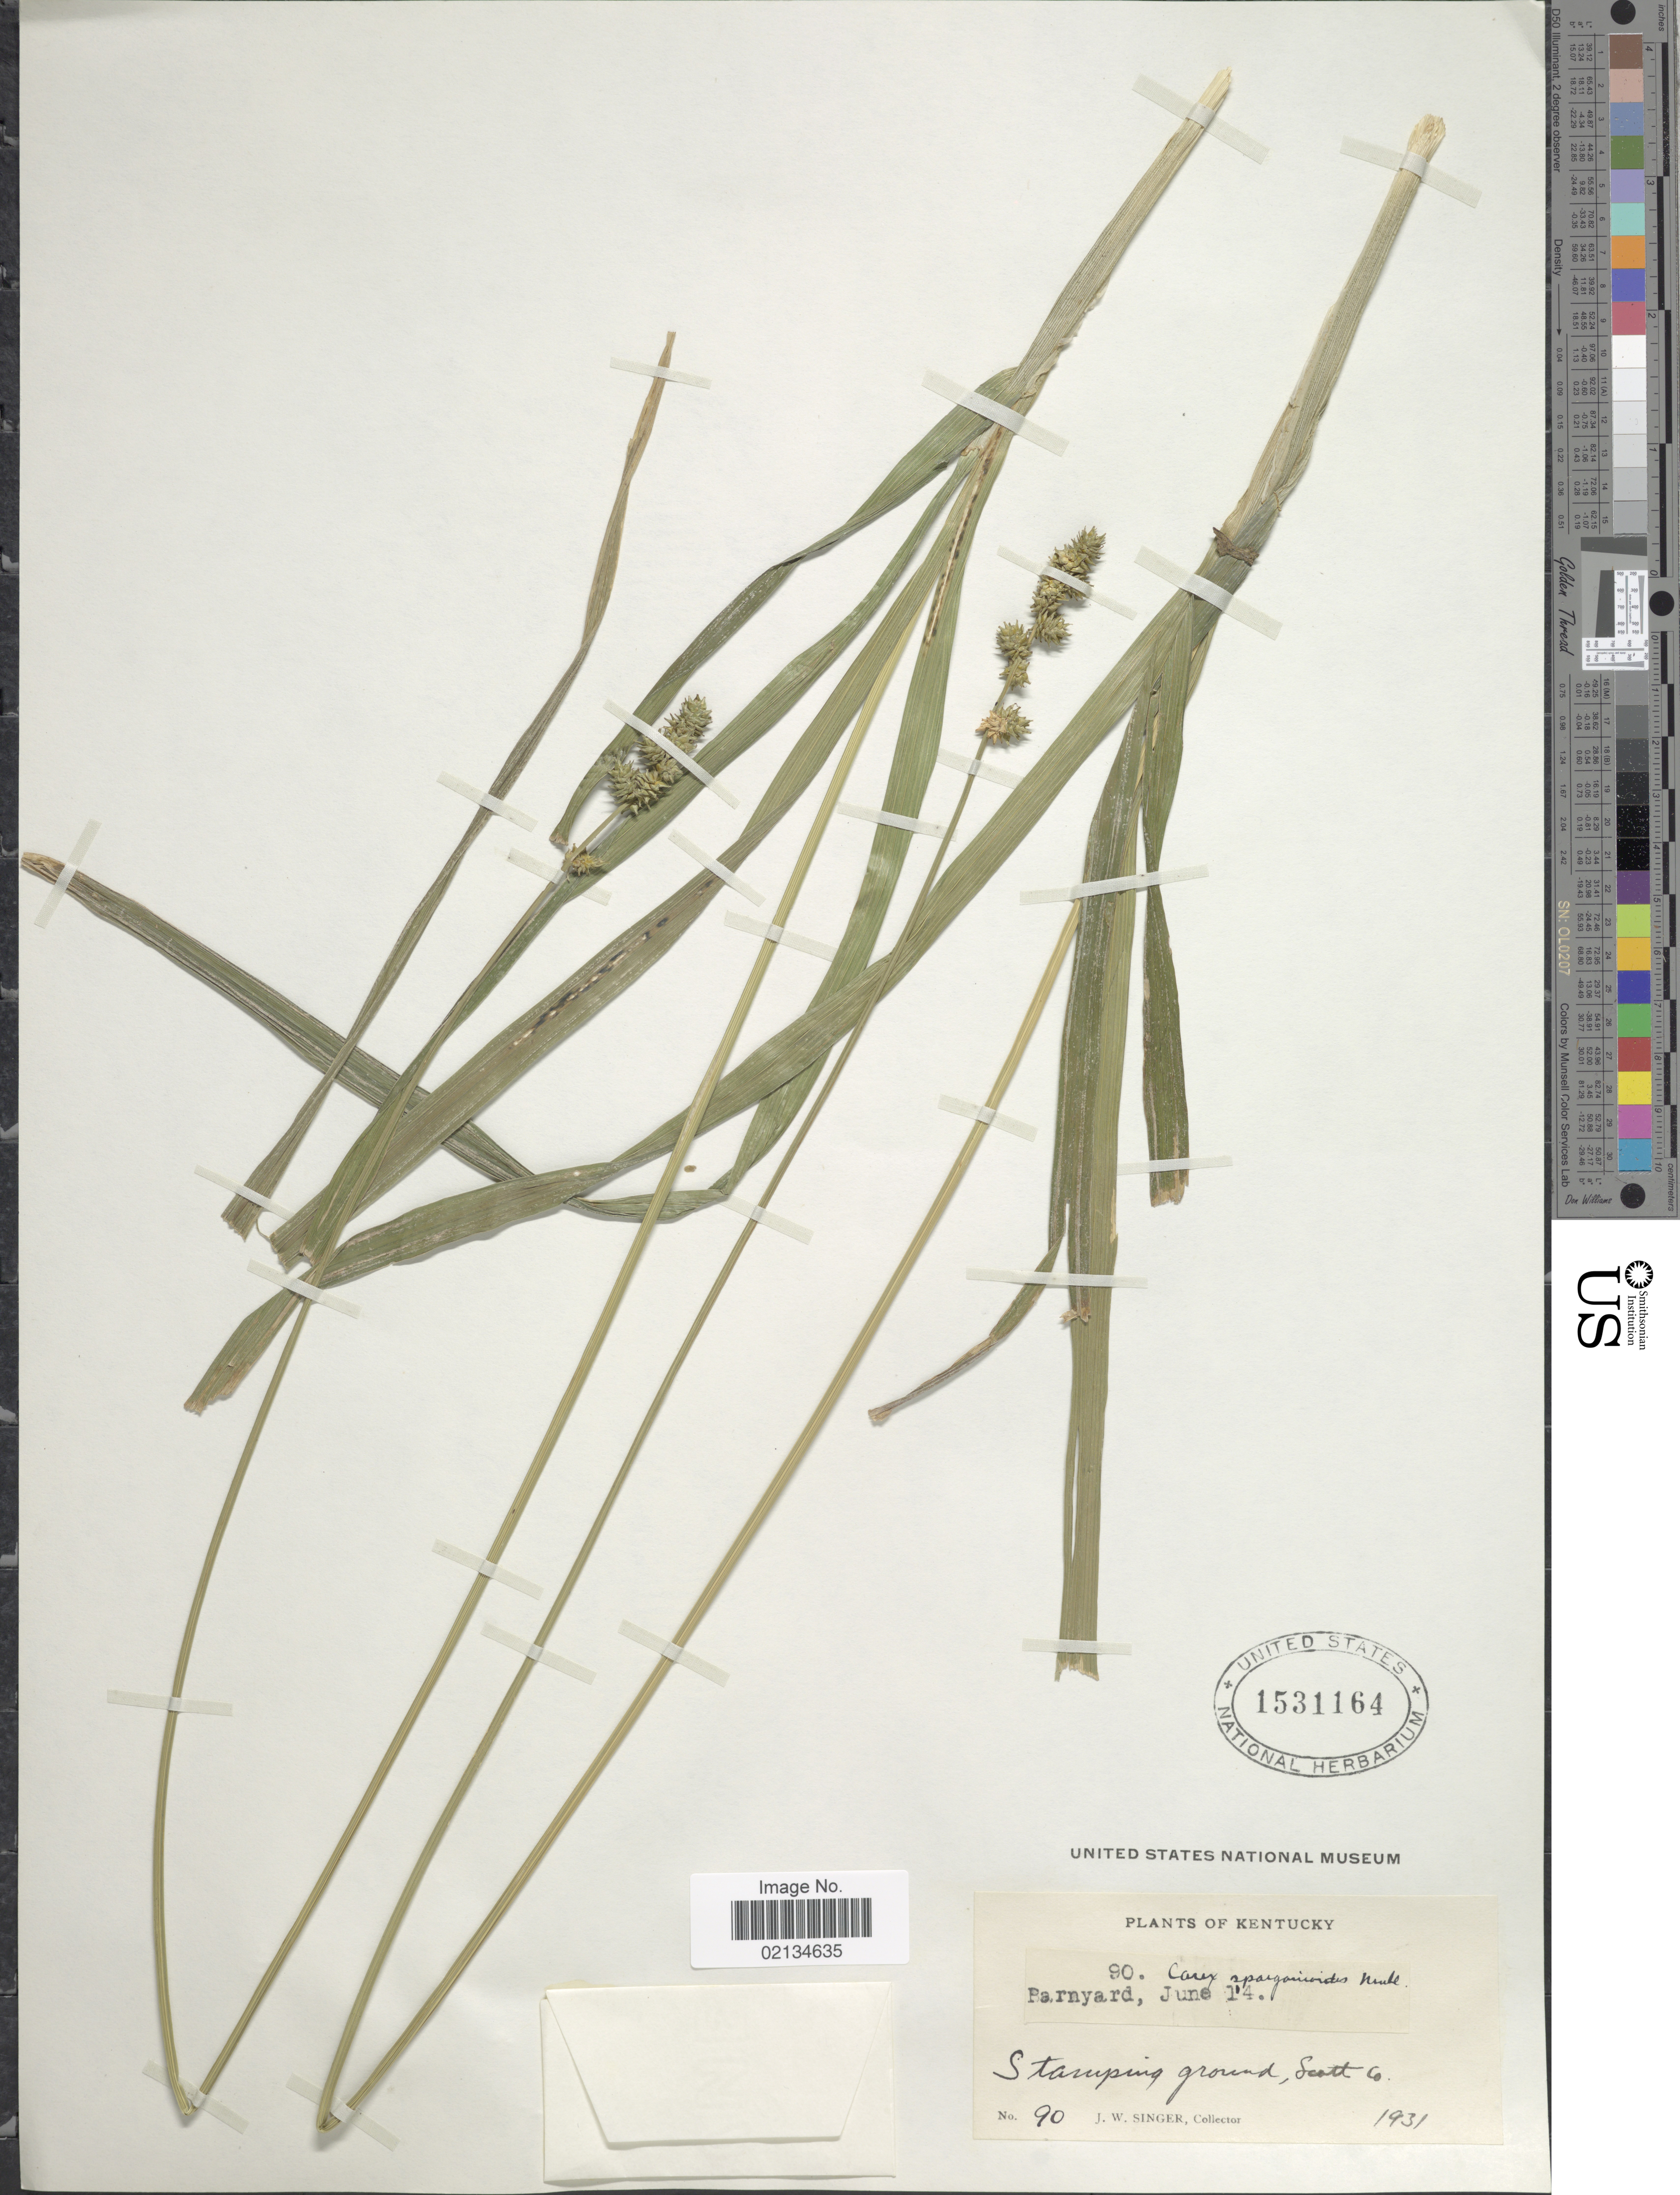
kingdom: Plantae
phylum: Tracheophyta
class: Liliopsida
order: Poales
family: Cyperaceae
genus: Carex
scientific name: Carex sparganioides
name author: Muhl. ex Willd.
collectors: J. EW. Singer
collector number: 90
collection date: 1931-06-14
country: United States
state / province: Kentucky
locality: Barnyard, Stamping Ground, Scott Co.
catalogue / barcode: US 1531164